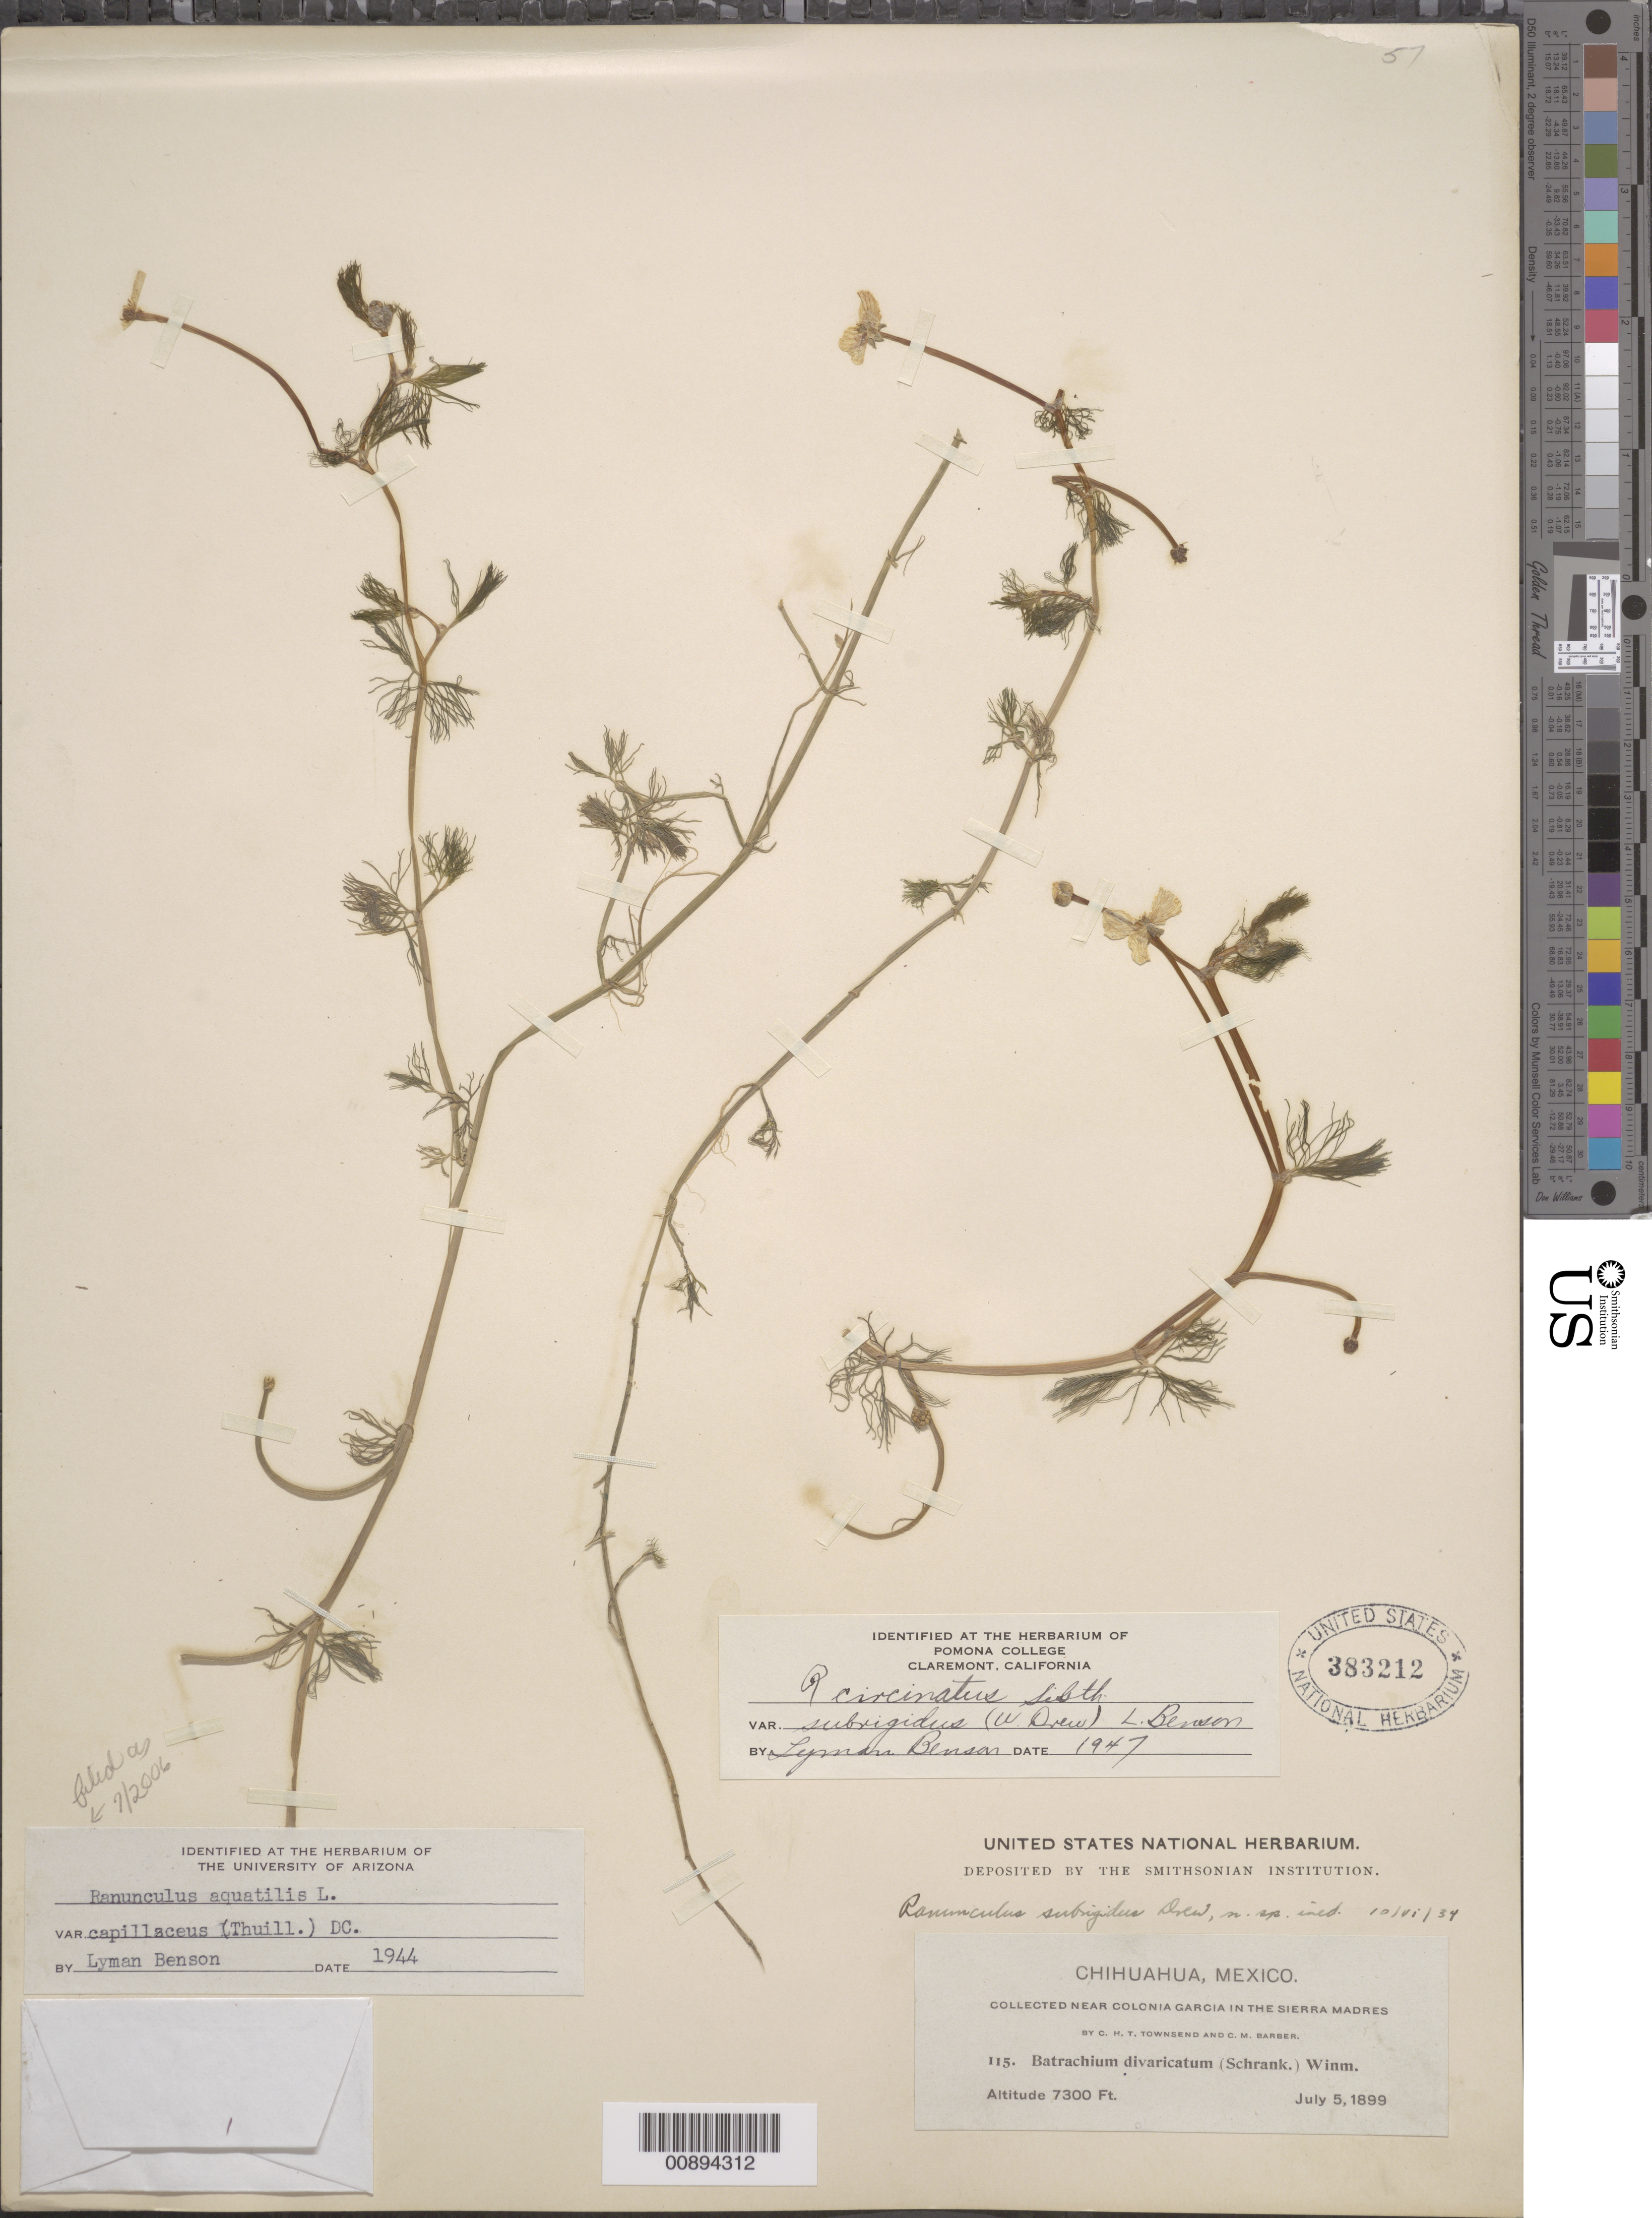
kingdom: Plantae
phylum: Tracheophyta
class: Magnoliopsida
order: Ranunculales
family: Ranunculaceae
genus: Ranunculus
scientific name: Ranunculus aquatilis var. capillaceus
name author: (Thuill.) DC.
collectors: C. H. T. Townsend & C. Barber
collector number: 115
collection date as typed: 05 Jul 1899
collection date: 1899-07-05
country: Mexico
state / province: Chihuahua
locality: Near Colonia García in the Sierra Madre, Chihuahua.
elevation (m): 2225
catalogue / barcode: US 383212